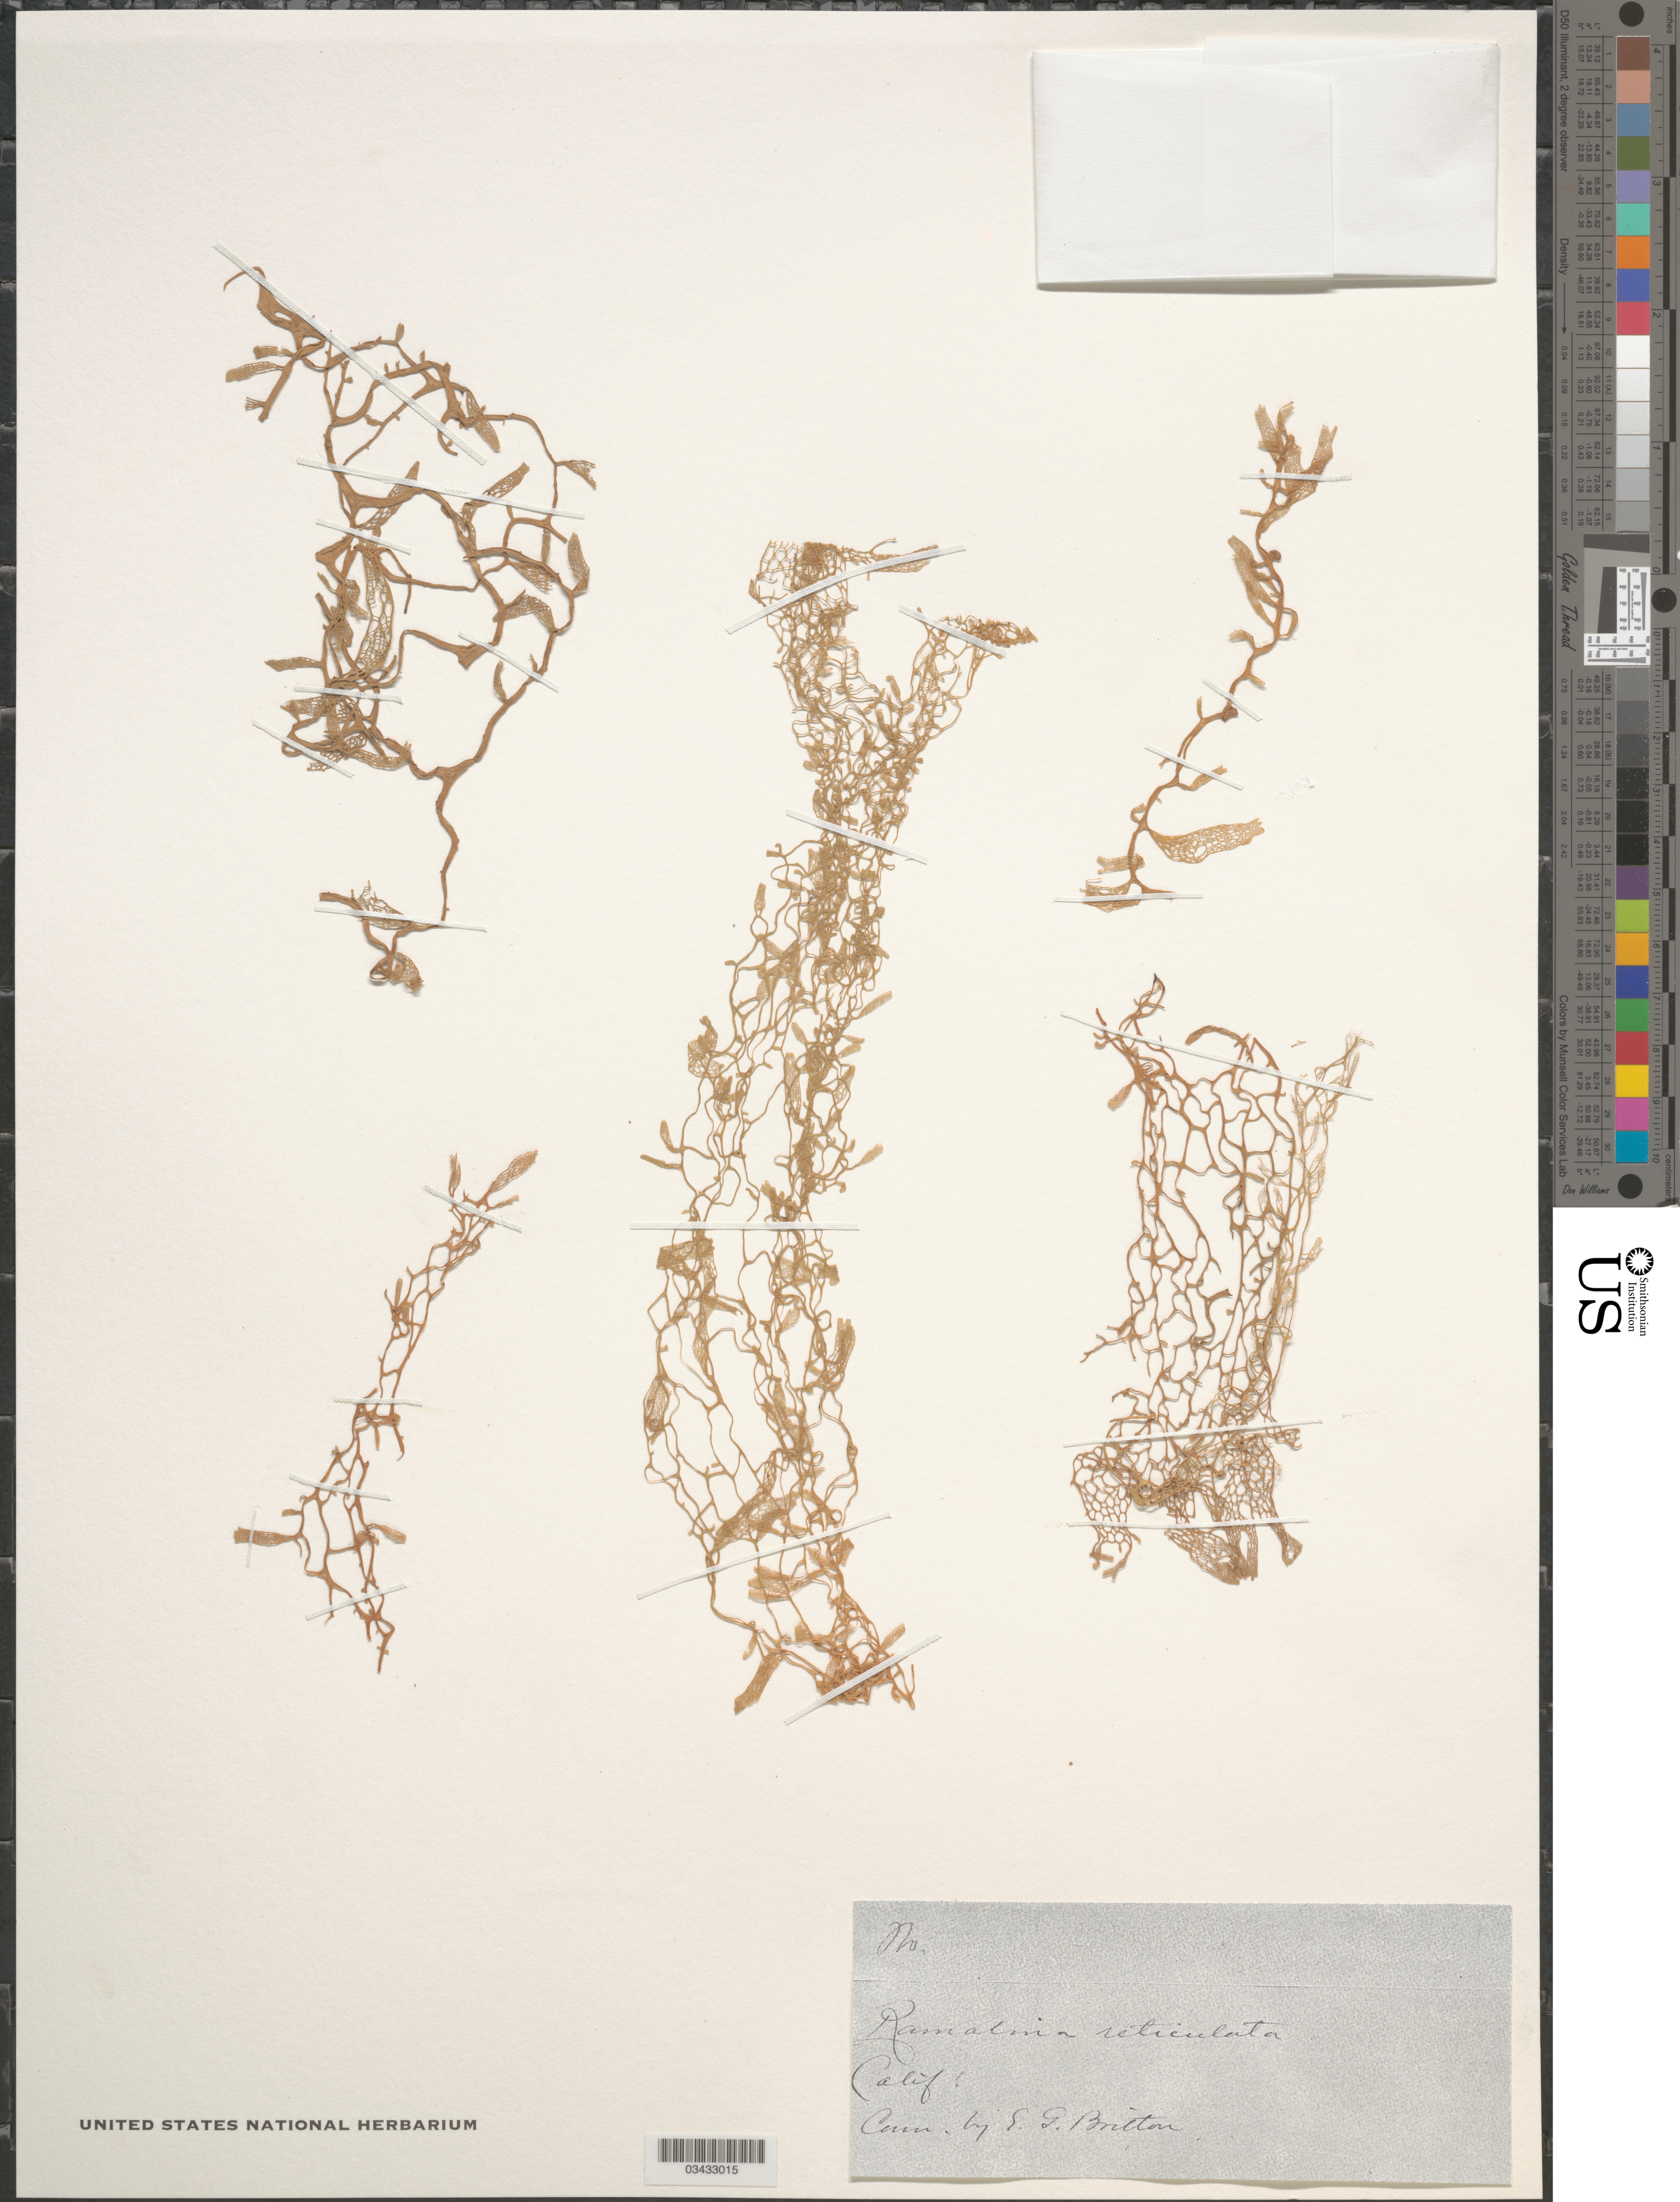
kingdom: Fungi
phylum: Ascomycota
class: Lecanoromycetes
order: Lecanorales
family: Ramalinaceae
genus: Ramalina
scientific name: Ramalina menziesii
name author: T. Taylor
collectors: E. G. Britton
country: United States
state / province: California